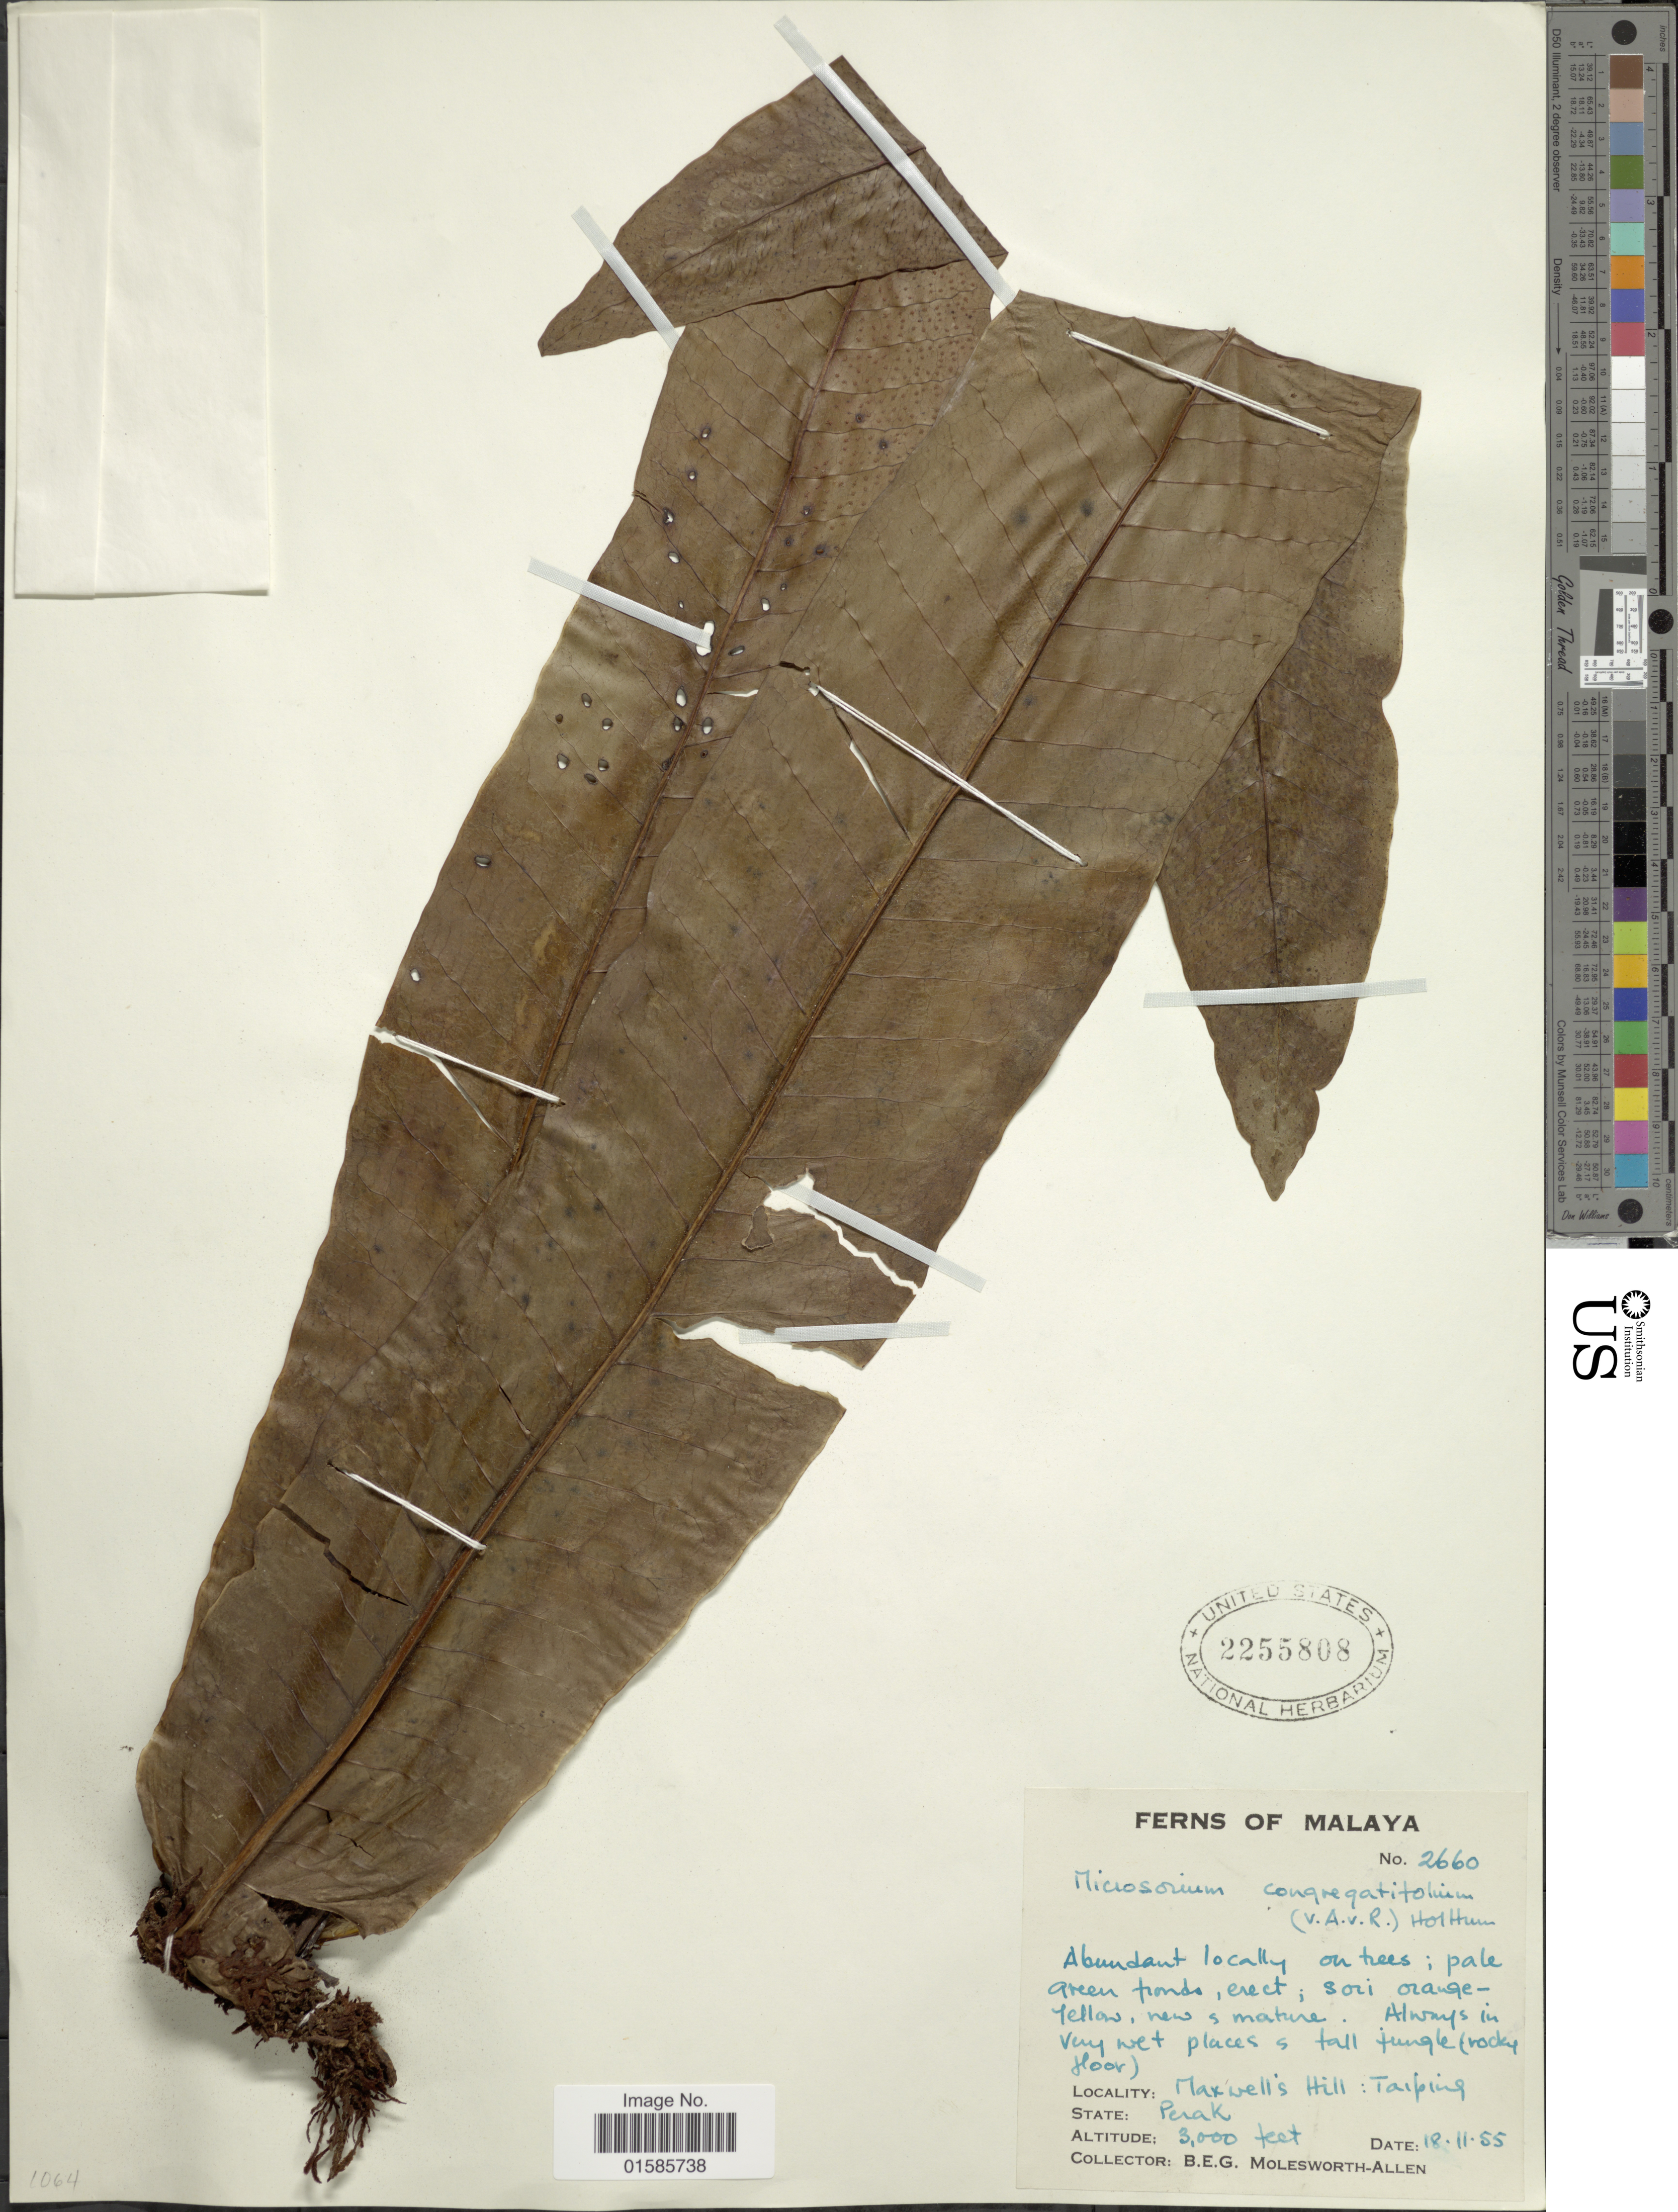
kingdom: Plantae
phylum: Tracheophyta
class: Polypodiopsida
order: Polypodiales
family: Polypodiaceae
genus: Microsorum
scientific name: Microsorum congregatifolium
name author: (Alderw.) Copel.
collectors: B. E. G. Molesworth-Allen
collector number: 2660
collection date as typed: Transcribed d/m/y: 18/11/55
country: Malaysia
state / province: Perak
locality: Maxwell's Hill: Taiping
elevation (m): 914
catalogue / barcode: US 2255808